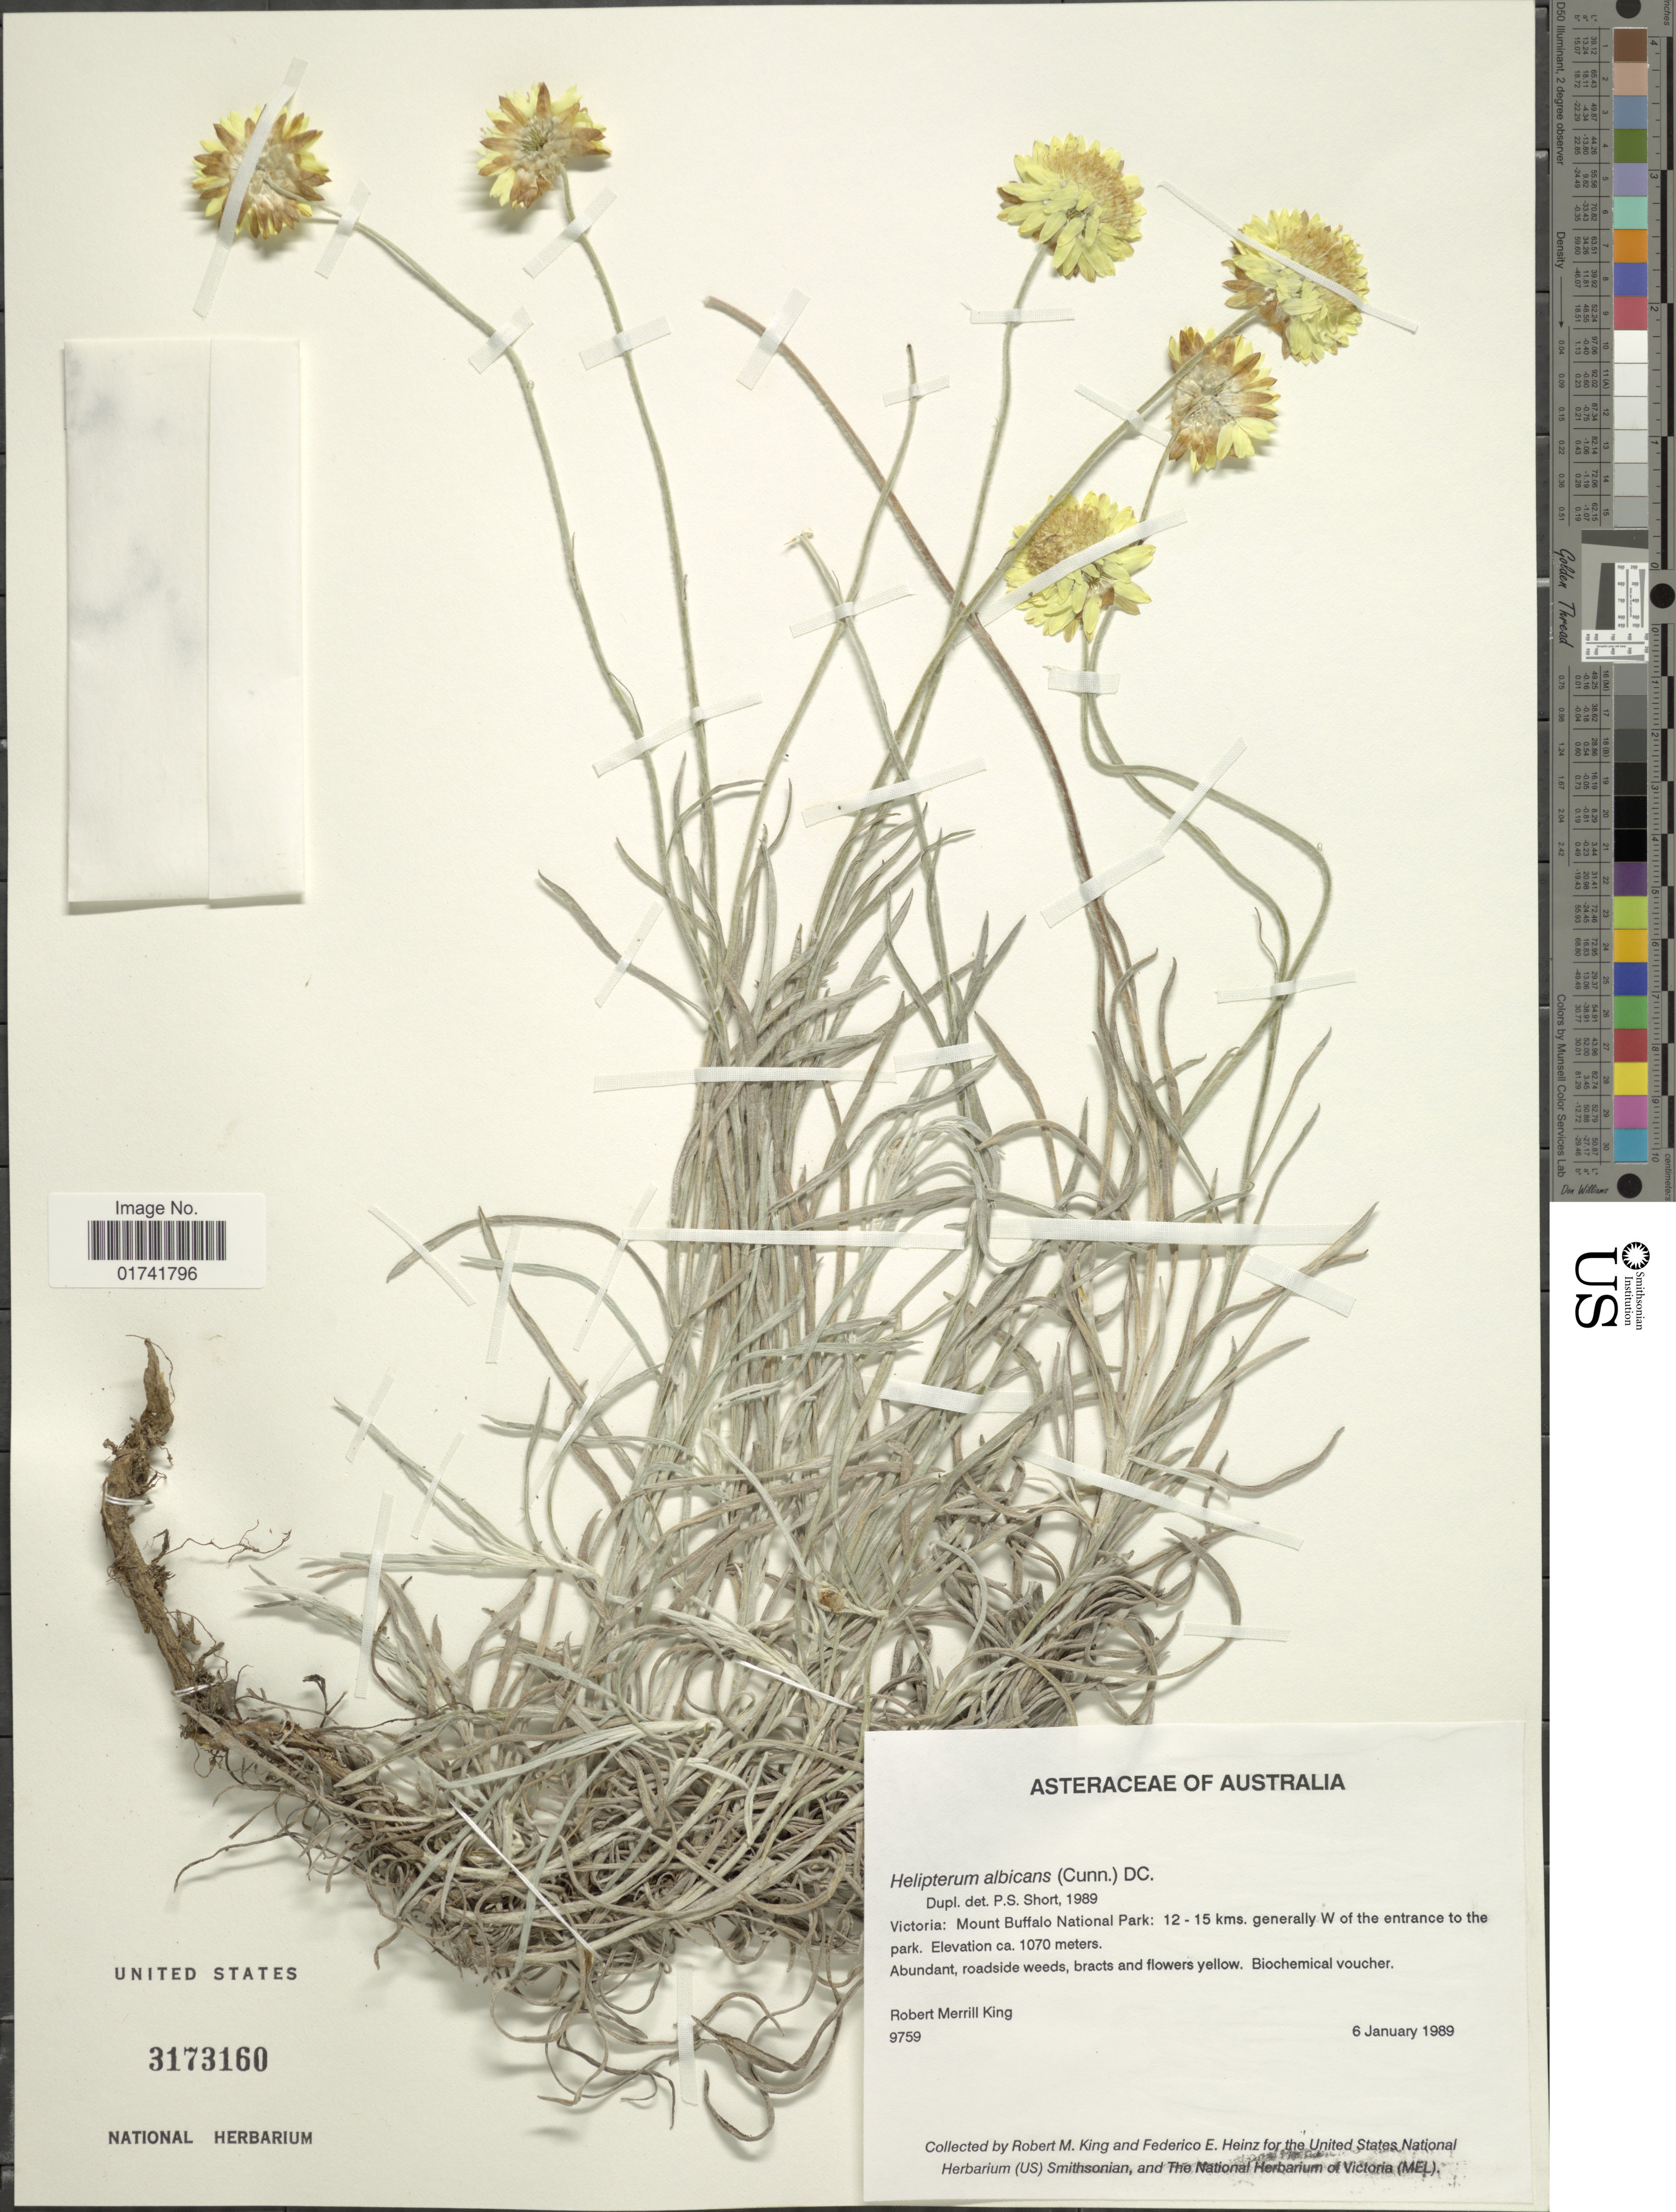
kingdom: Plantae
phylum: Tracheophyta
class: Magnoliopsida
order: Asterales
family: Asteraceae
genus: Leucochrysum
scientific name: Leucochrysum albicans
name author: (A. Cunn.) Paul G. Wilson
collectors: R. M. King & F. Heinz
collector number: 9759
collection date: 1989-01-06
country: Australia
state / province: Victoria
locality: Victoria: Mount Buffalo National ParkL 12-15 kms. generally W of the entrance to the park, roadside weeds.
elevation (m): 1070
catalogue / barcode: US 3173160